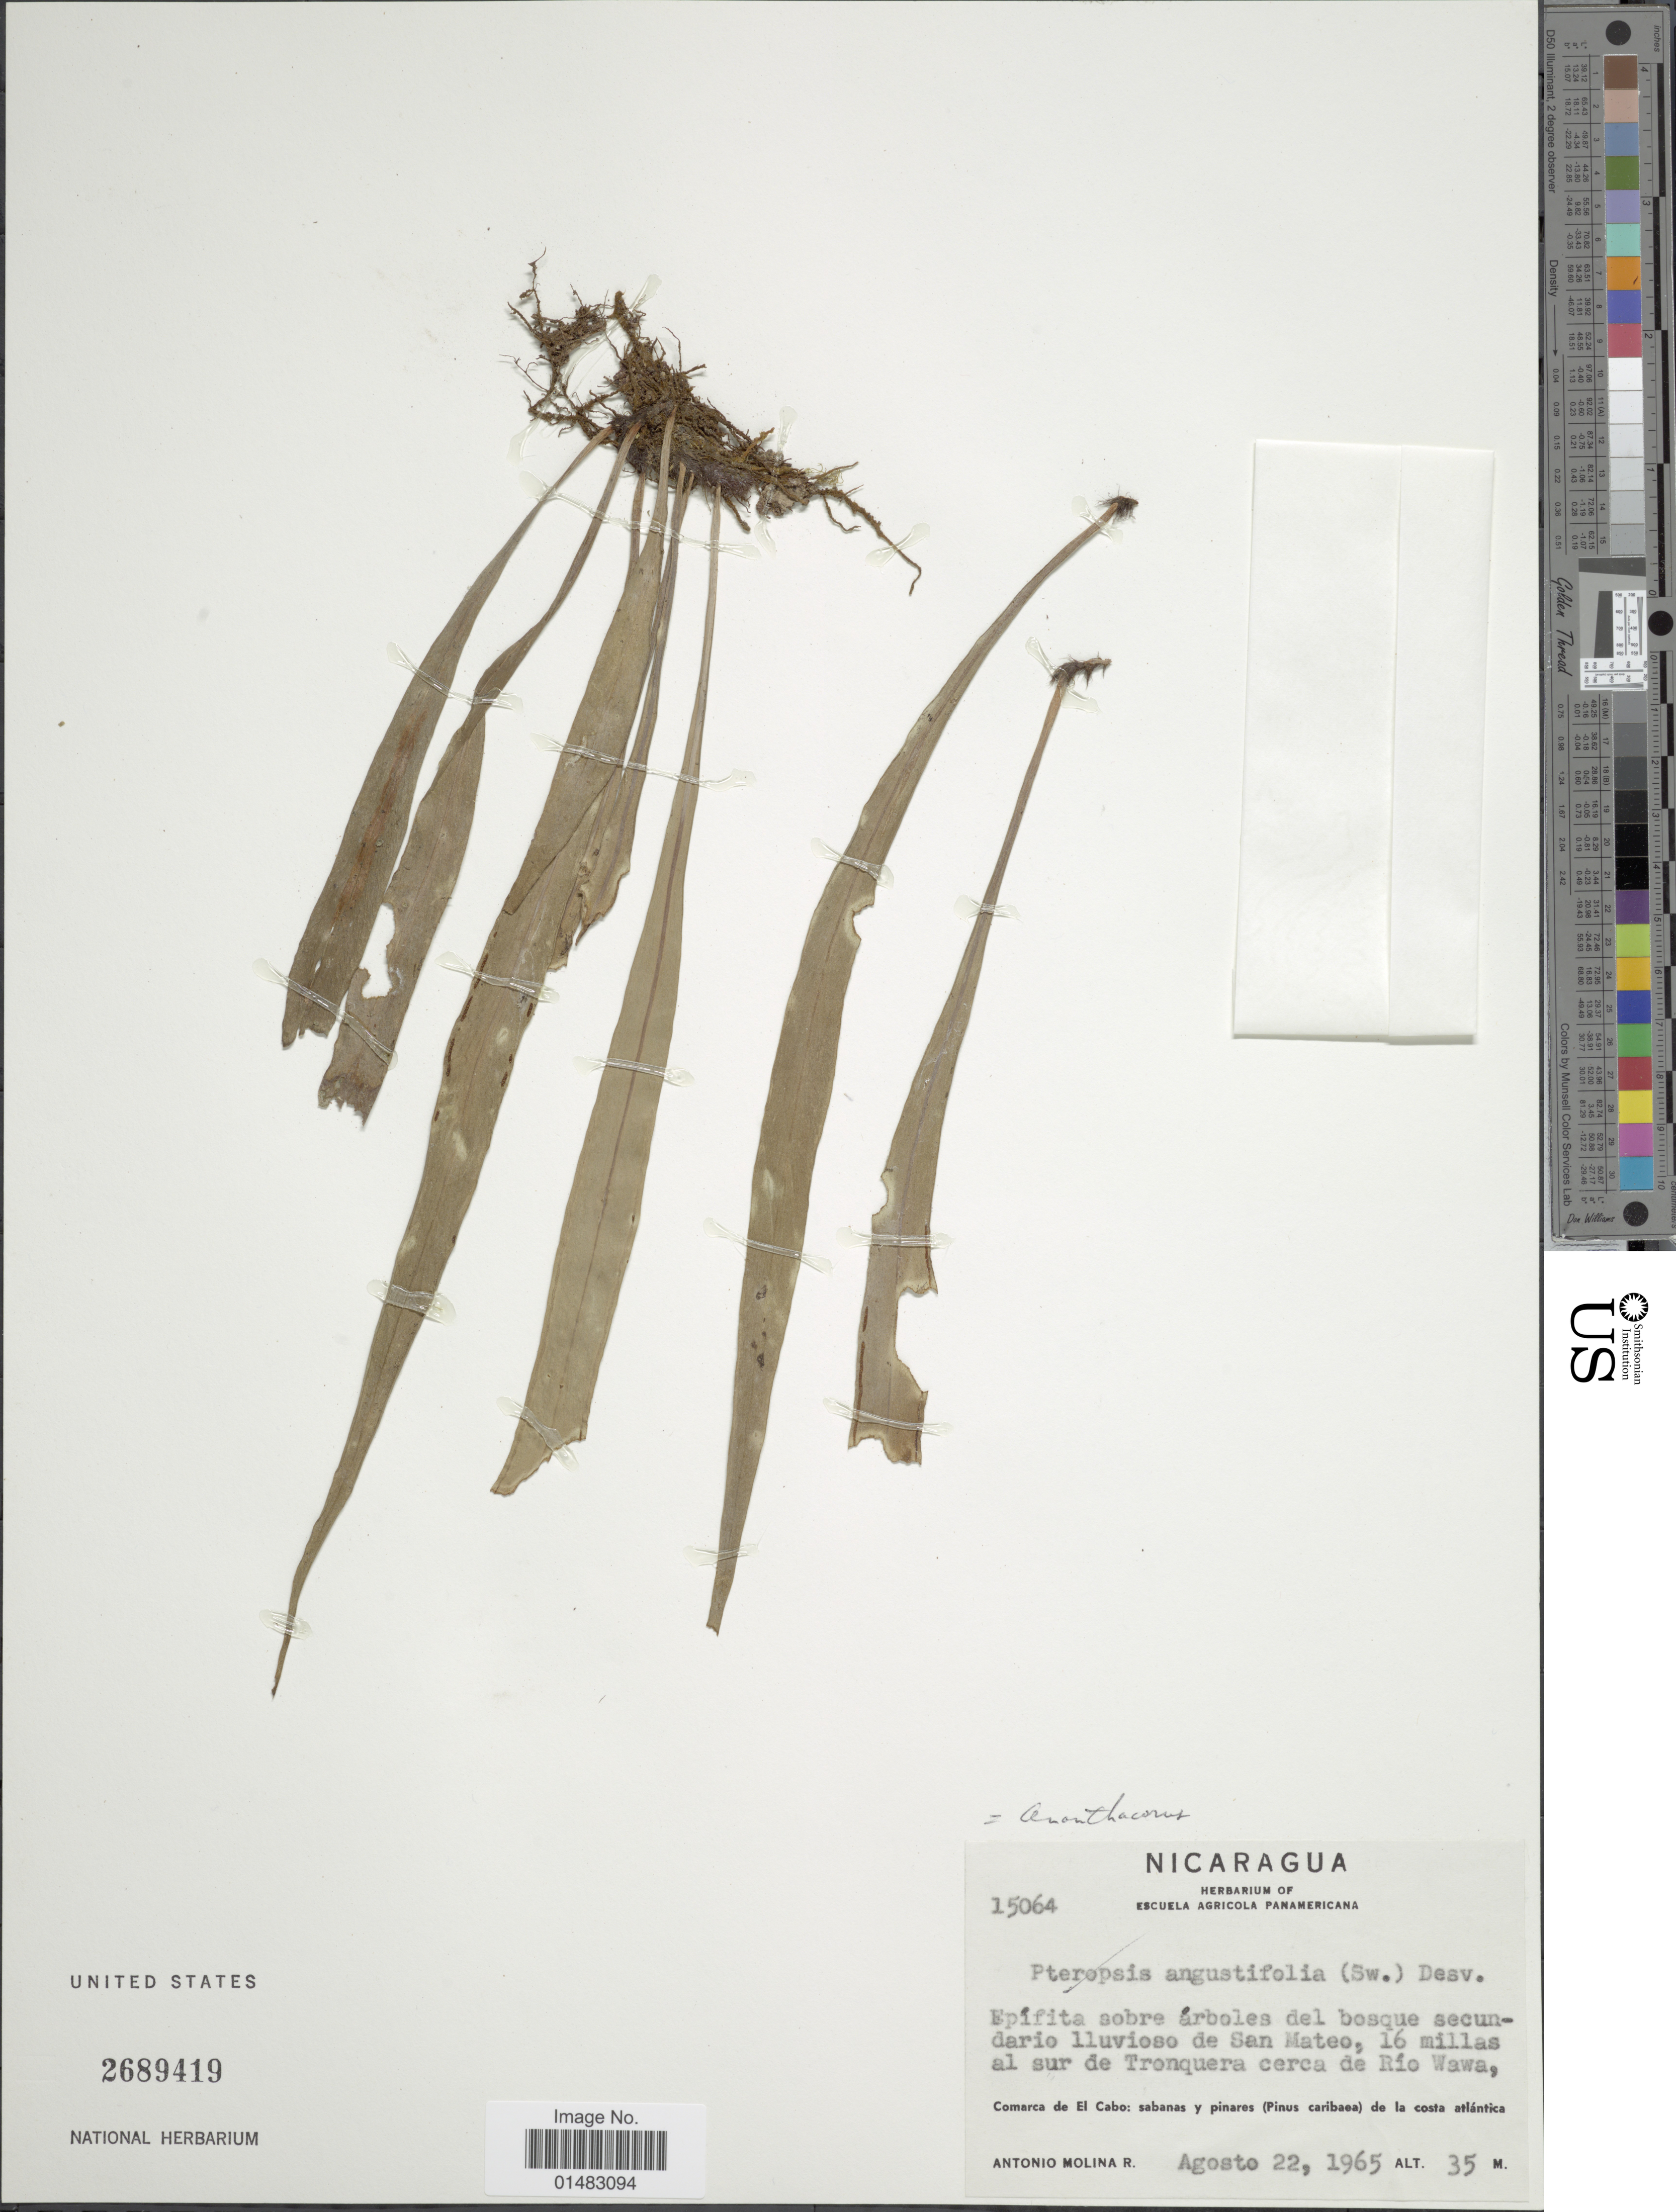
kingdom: Plantae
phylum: Tracheophyta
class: Polypodiopsida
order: Polypodiales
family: Pteridaceae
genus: Ananthacorus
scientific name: Ananthacorus angustifolius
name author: (Sw.) Underw. & Maxon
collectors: A. Molina R.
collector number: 15064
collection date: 1965-08-22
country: Nicaragua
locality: Comarca de El Cabo: sabanas y pinares (Pinus caribaea) de la costa atlantica, 10 millas al sur de Tronquera cerca de Rio Wawa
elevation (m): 35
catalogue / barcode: US 2689419